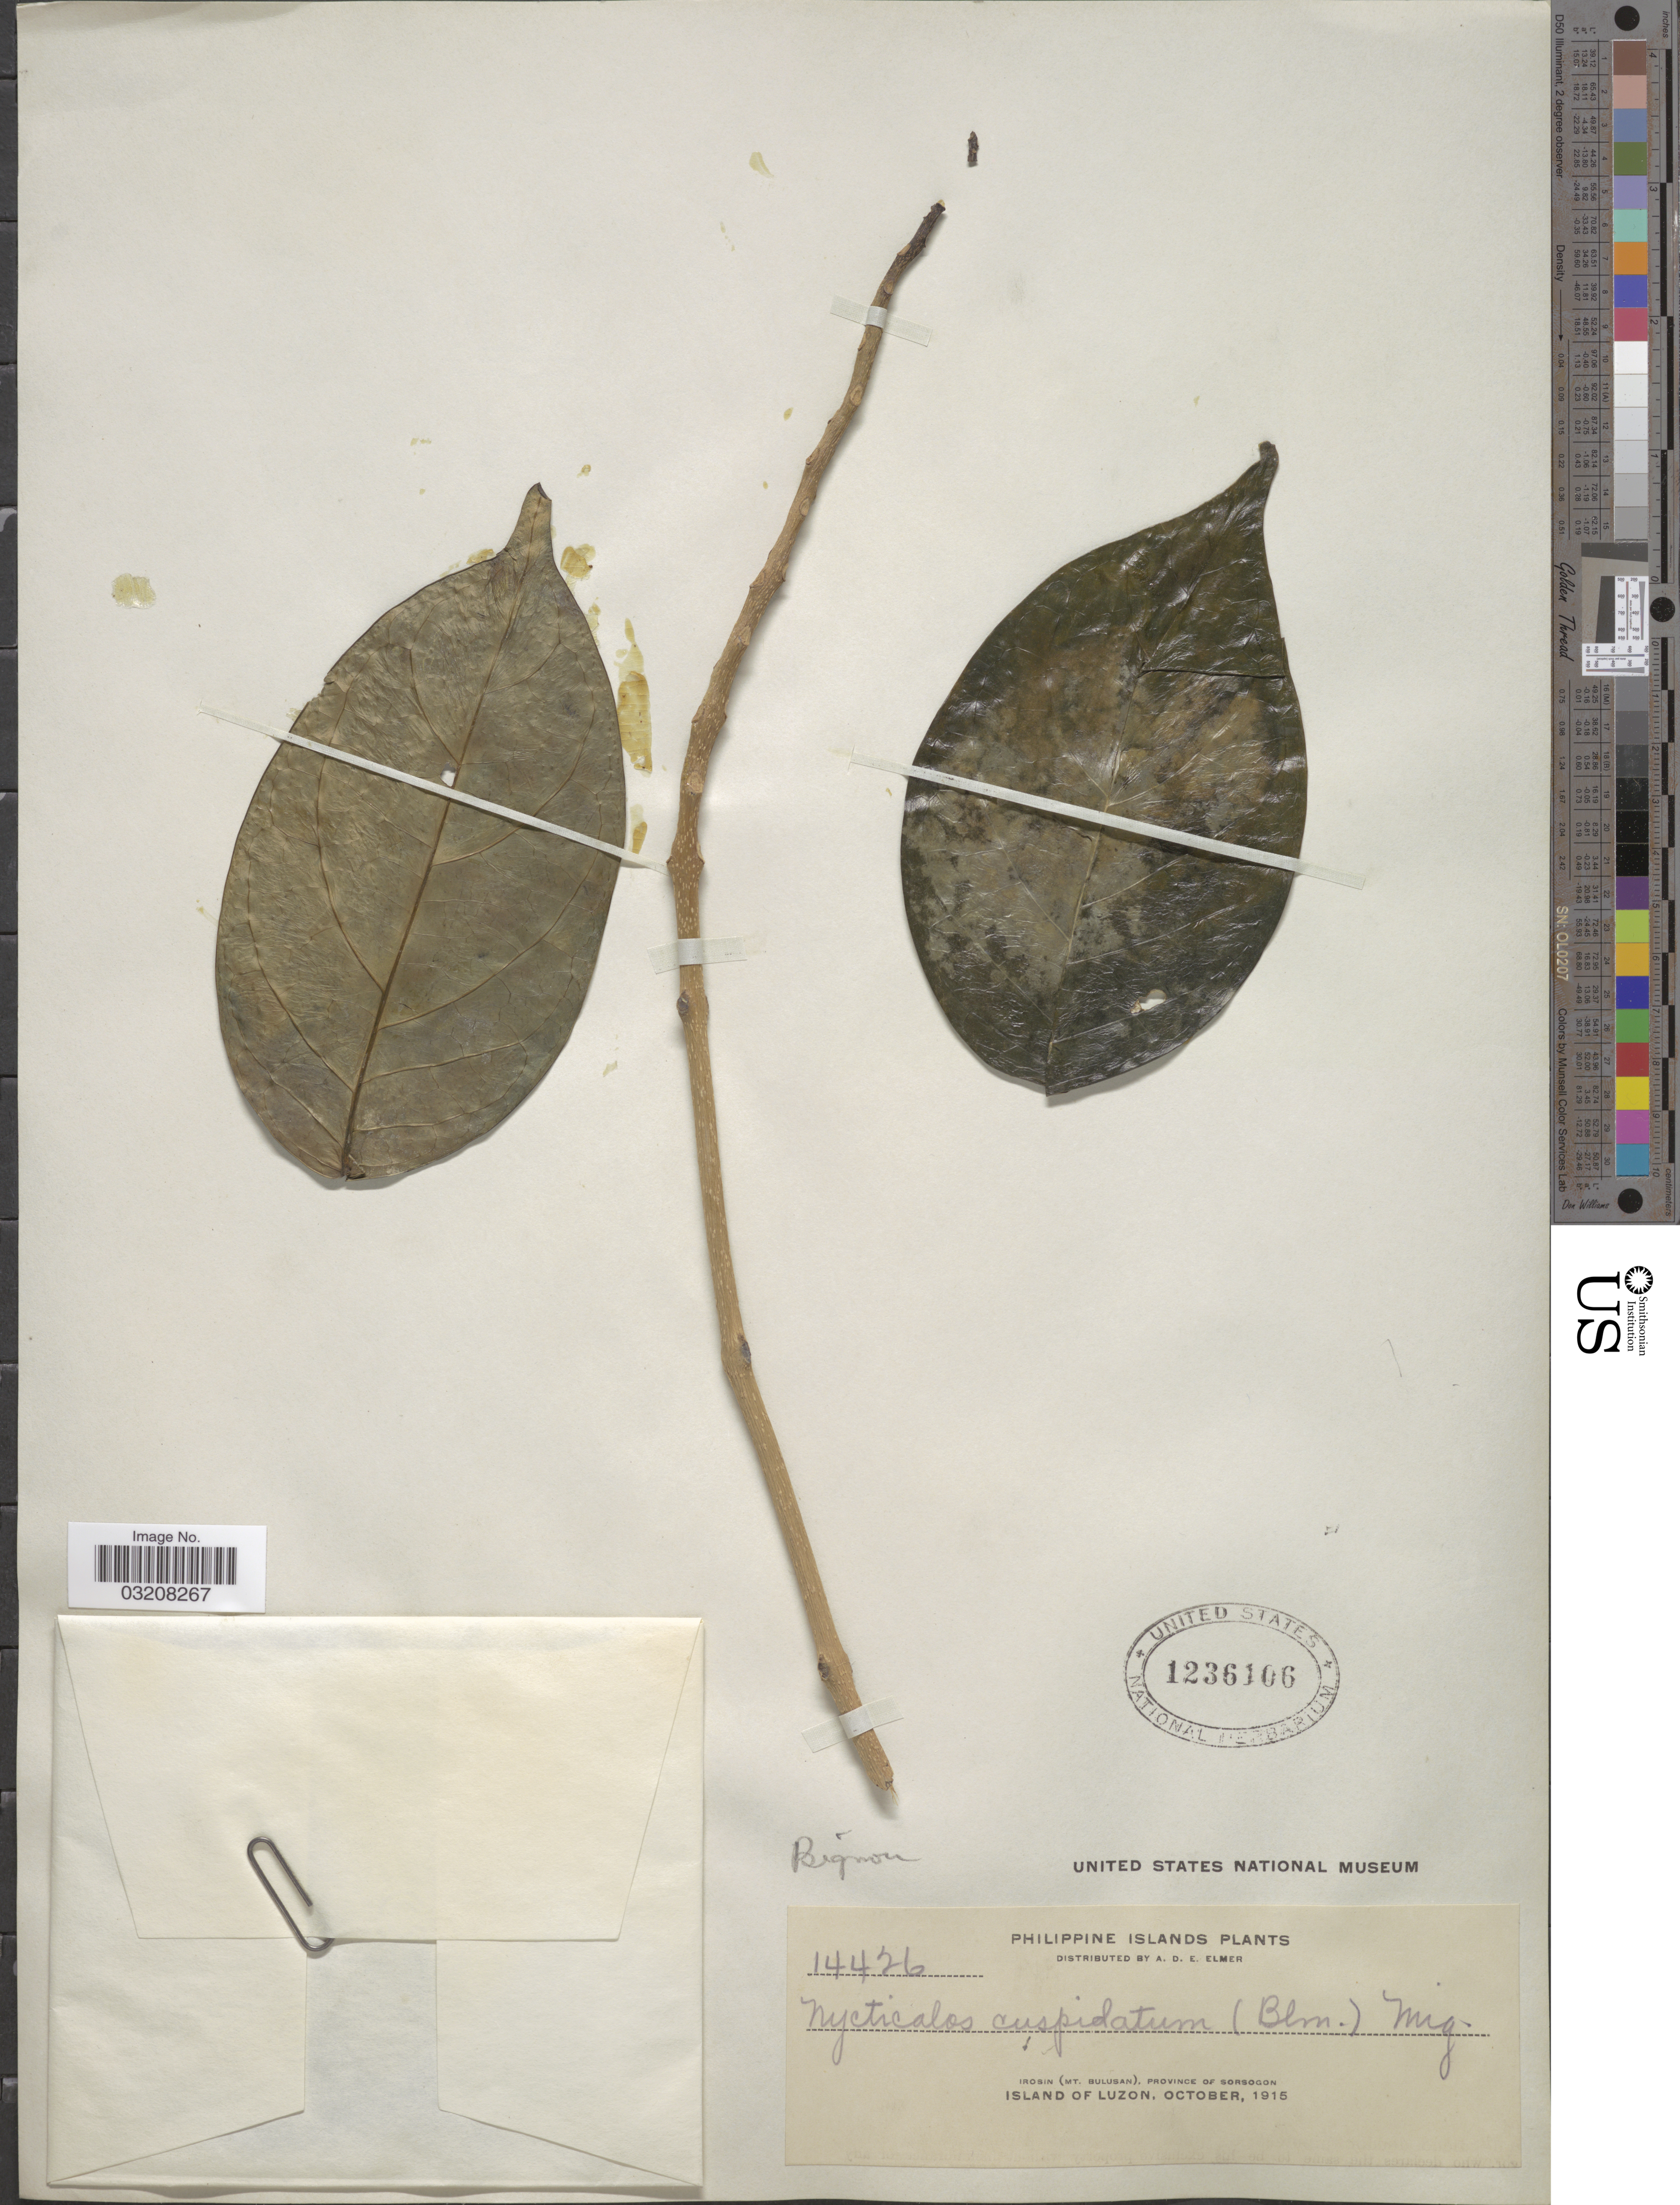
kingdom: Plantae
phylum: Tracheophyta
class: Magnoliopsida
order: Lamiales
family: Bignoniaceae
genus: Nyctocalos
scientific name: Nyctocalos cuspidatum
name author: Miq.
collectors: A. D. E. Elmer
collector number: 14426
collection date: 1915-10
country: Philippines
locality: Irosin (Mt. Bulusan), Province of Sorsogon. Island of Luzon.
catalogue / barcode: US 1236106